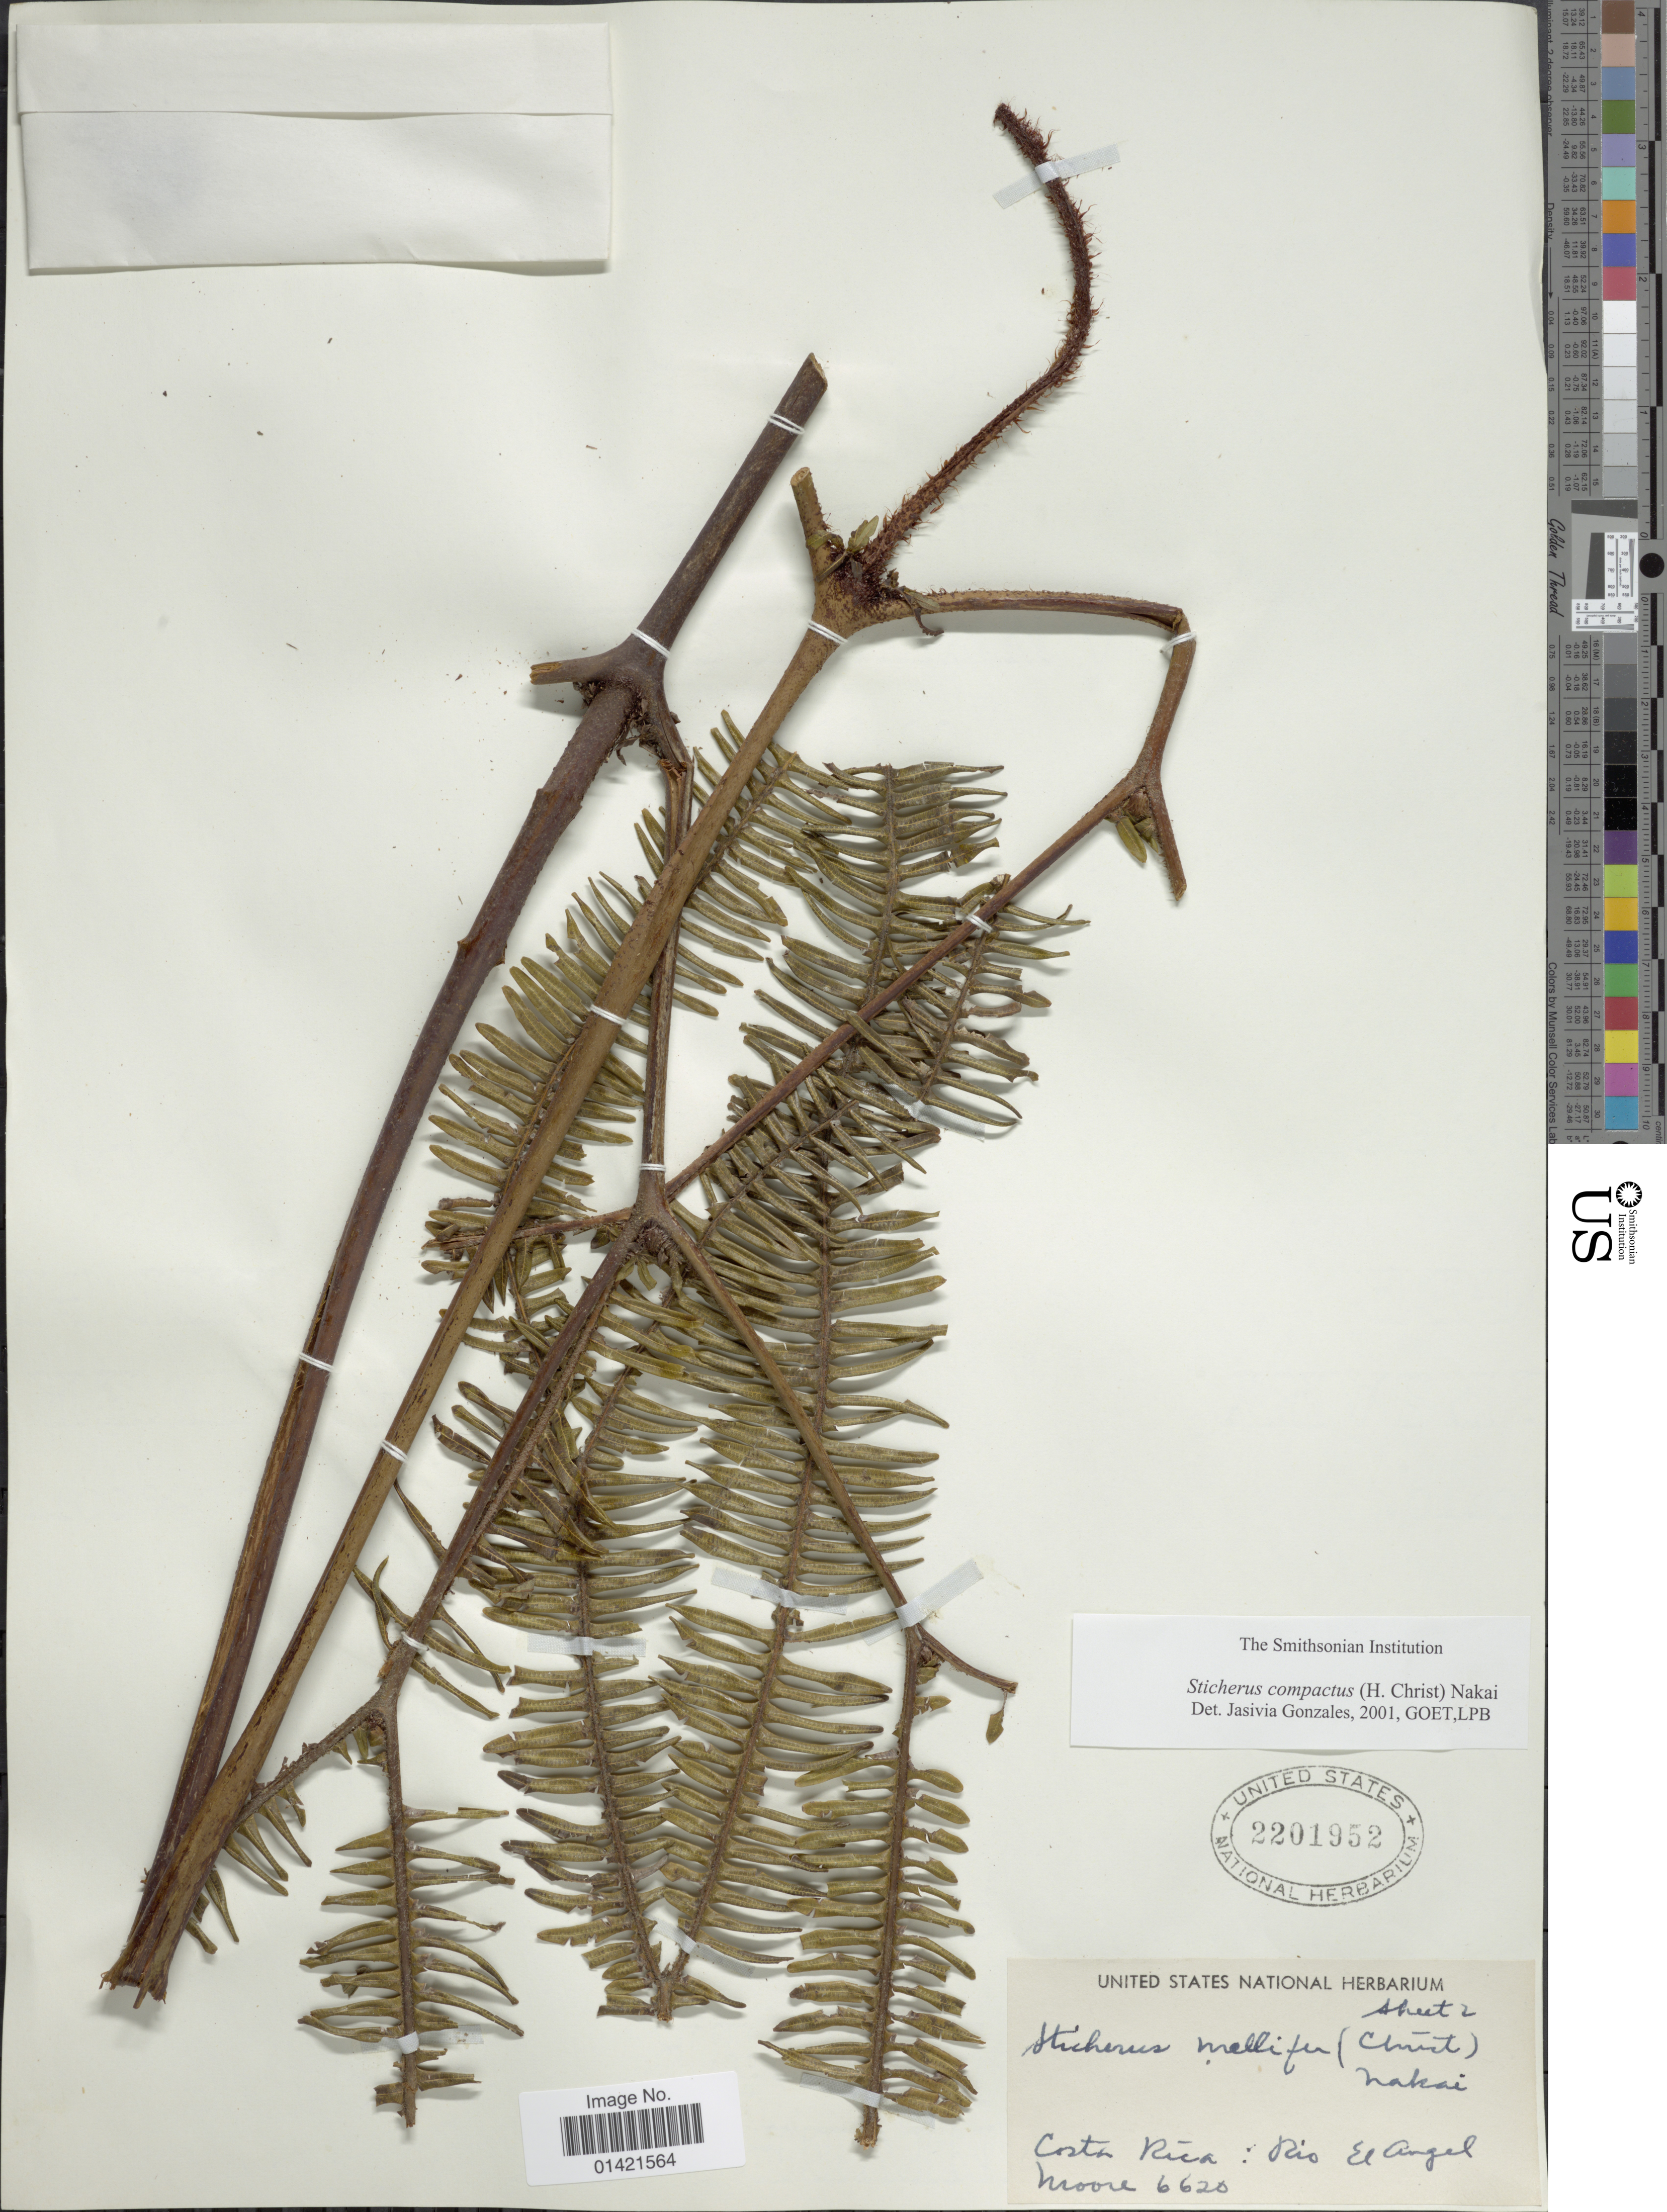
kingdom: Plantae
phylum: Tracheophyta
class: Polypodiopsida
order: Gleicheniales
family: Gleicheniaceae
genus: Sticherus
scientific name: Sticherus compactus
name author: (Christ) Nakai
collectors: -. Moore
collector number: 6620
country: Costa Rica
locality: Rio El Angel.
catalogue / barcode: US 2201952